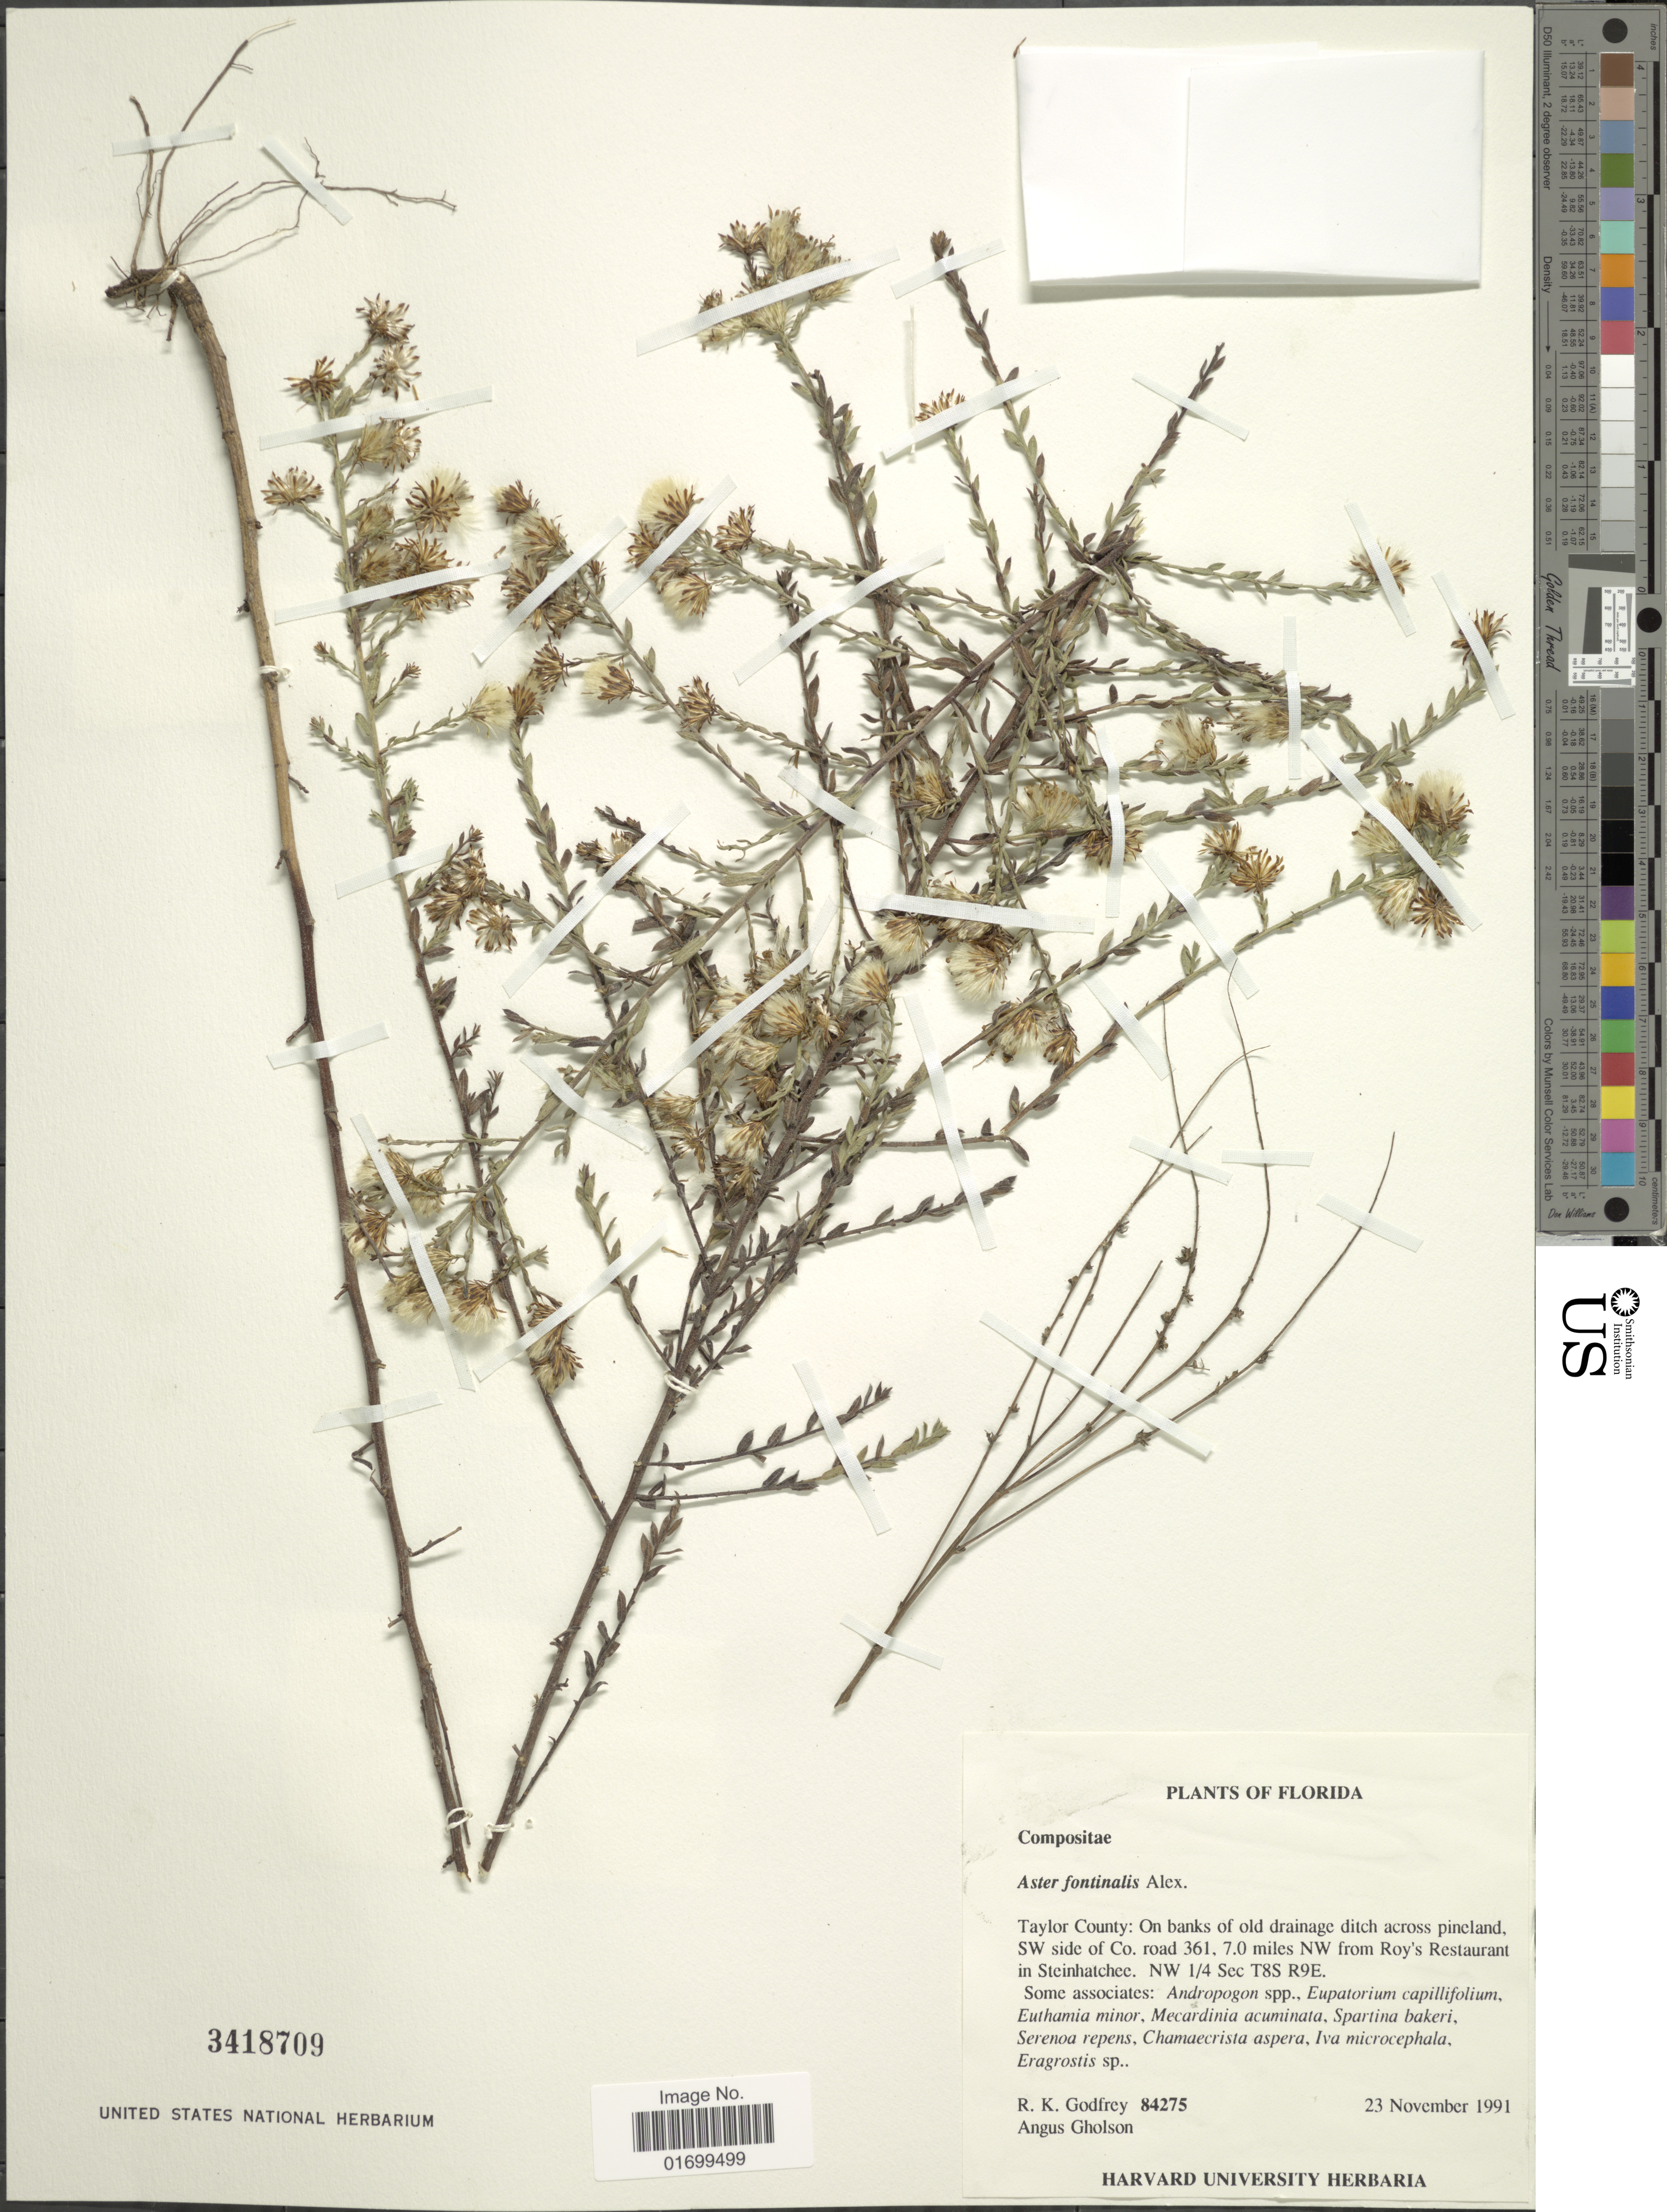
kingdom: Plantae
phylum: Tracheophyta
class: Magnoliopsida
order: Asterales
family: Asteraceae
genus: Symphyotrichum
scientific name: Symphyotrichum fontinale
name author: G.L. Nesom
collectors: R. K. Godfrey & A. Gholson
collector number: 84275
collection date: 1991-11-23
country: United States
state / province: Florida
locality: Taylor County: On banks of old drainage ditch across pineland SW side of Co. road 361, 7.0 miles NW from Roy's Restaurant in Steinhatchee, NW 1/4Sec T85 R9E.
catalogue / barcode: US 3418709